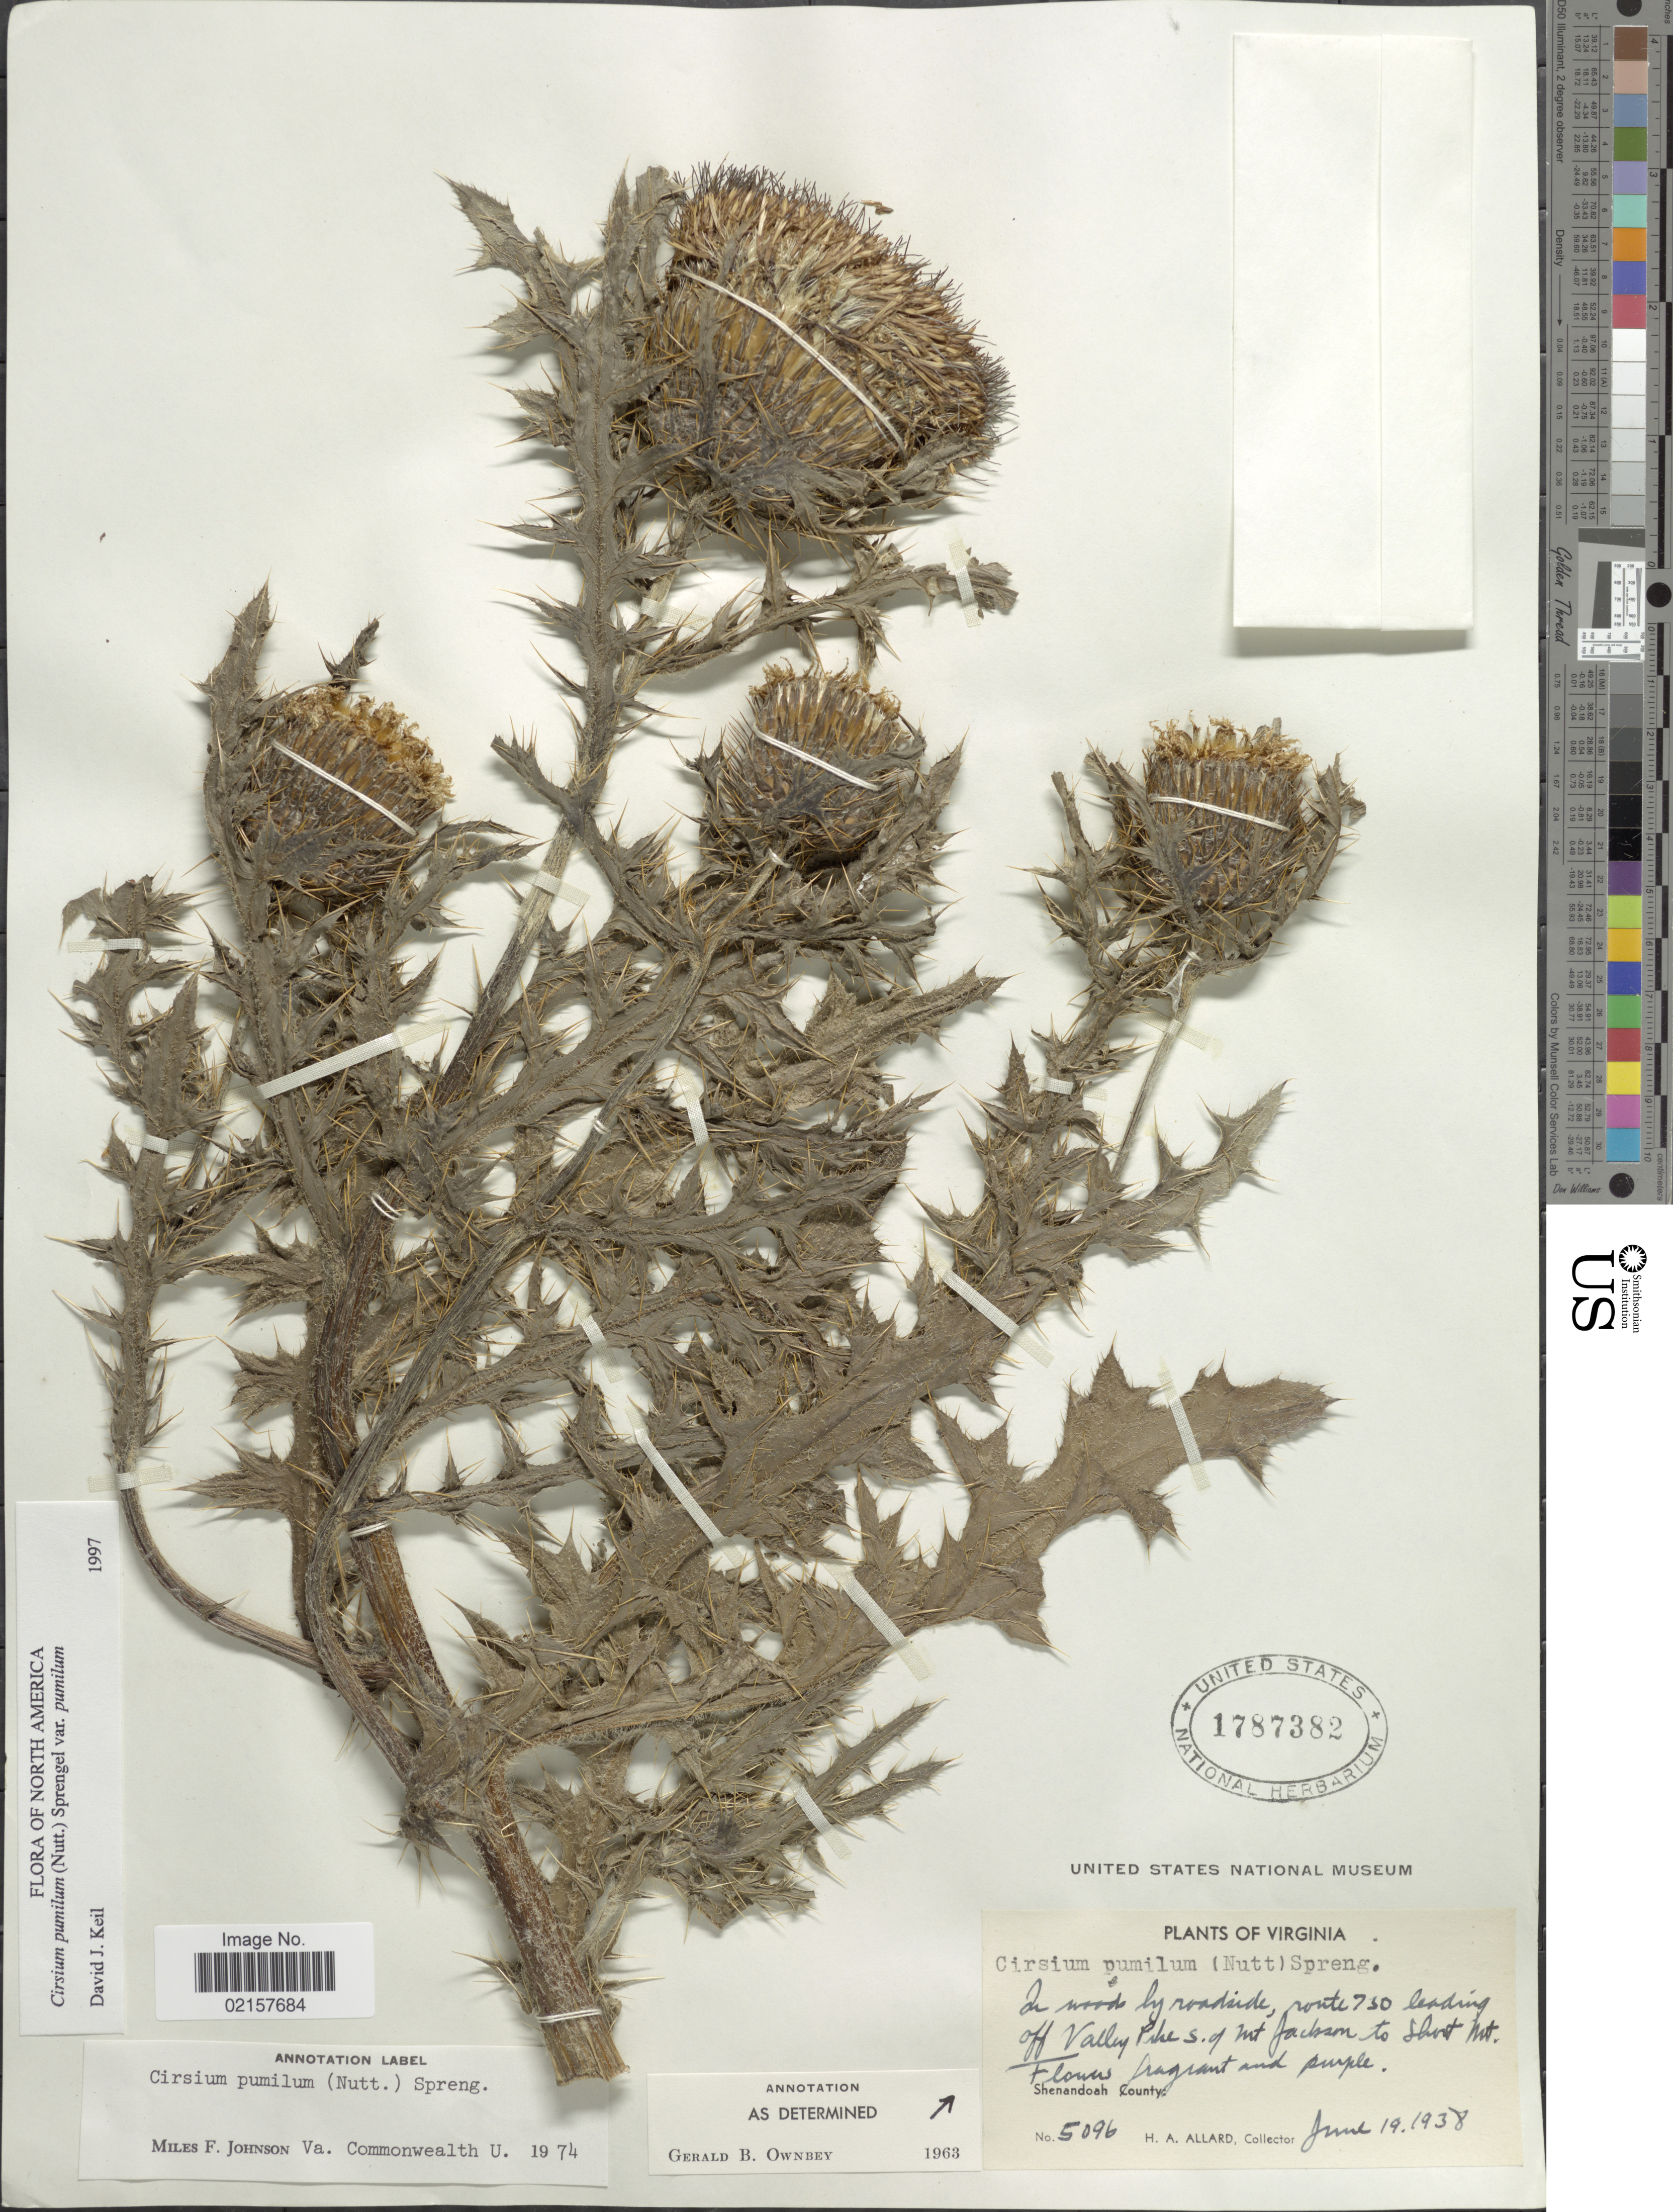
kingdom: Plantae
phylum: Tracheophyta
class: Magnoliopsida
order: Asterales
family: Asteraceae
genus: Cirsium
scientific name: Cirsium pumilum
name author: (Nutt.) Spreng.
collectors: H. A. Allard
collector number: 5096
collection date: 1938-06-19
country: United States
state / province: Virginia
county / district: Shenandoah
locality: In wood by roadside, route 730 leading off Valley Pike S of Mt. Jackson to Short Mt.,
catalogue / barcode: US 1787382